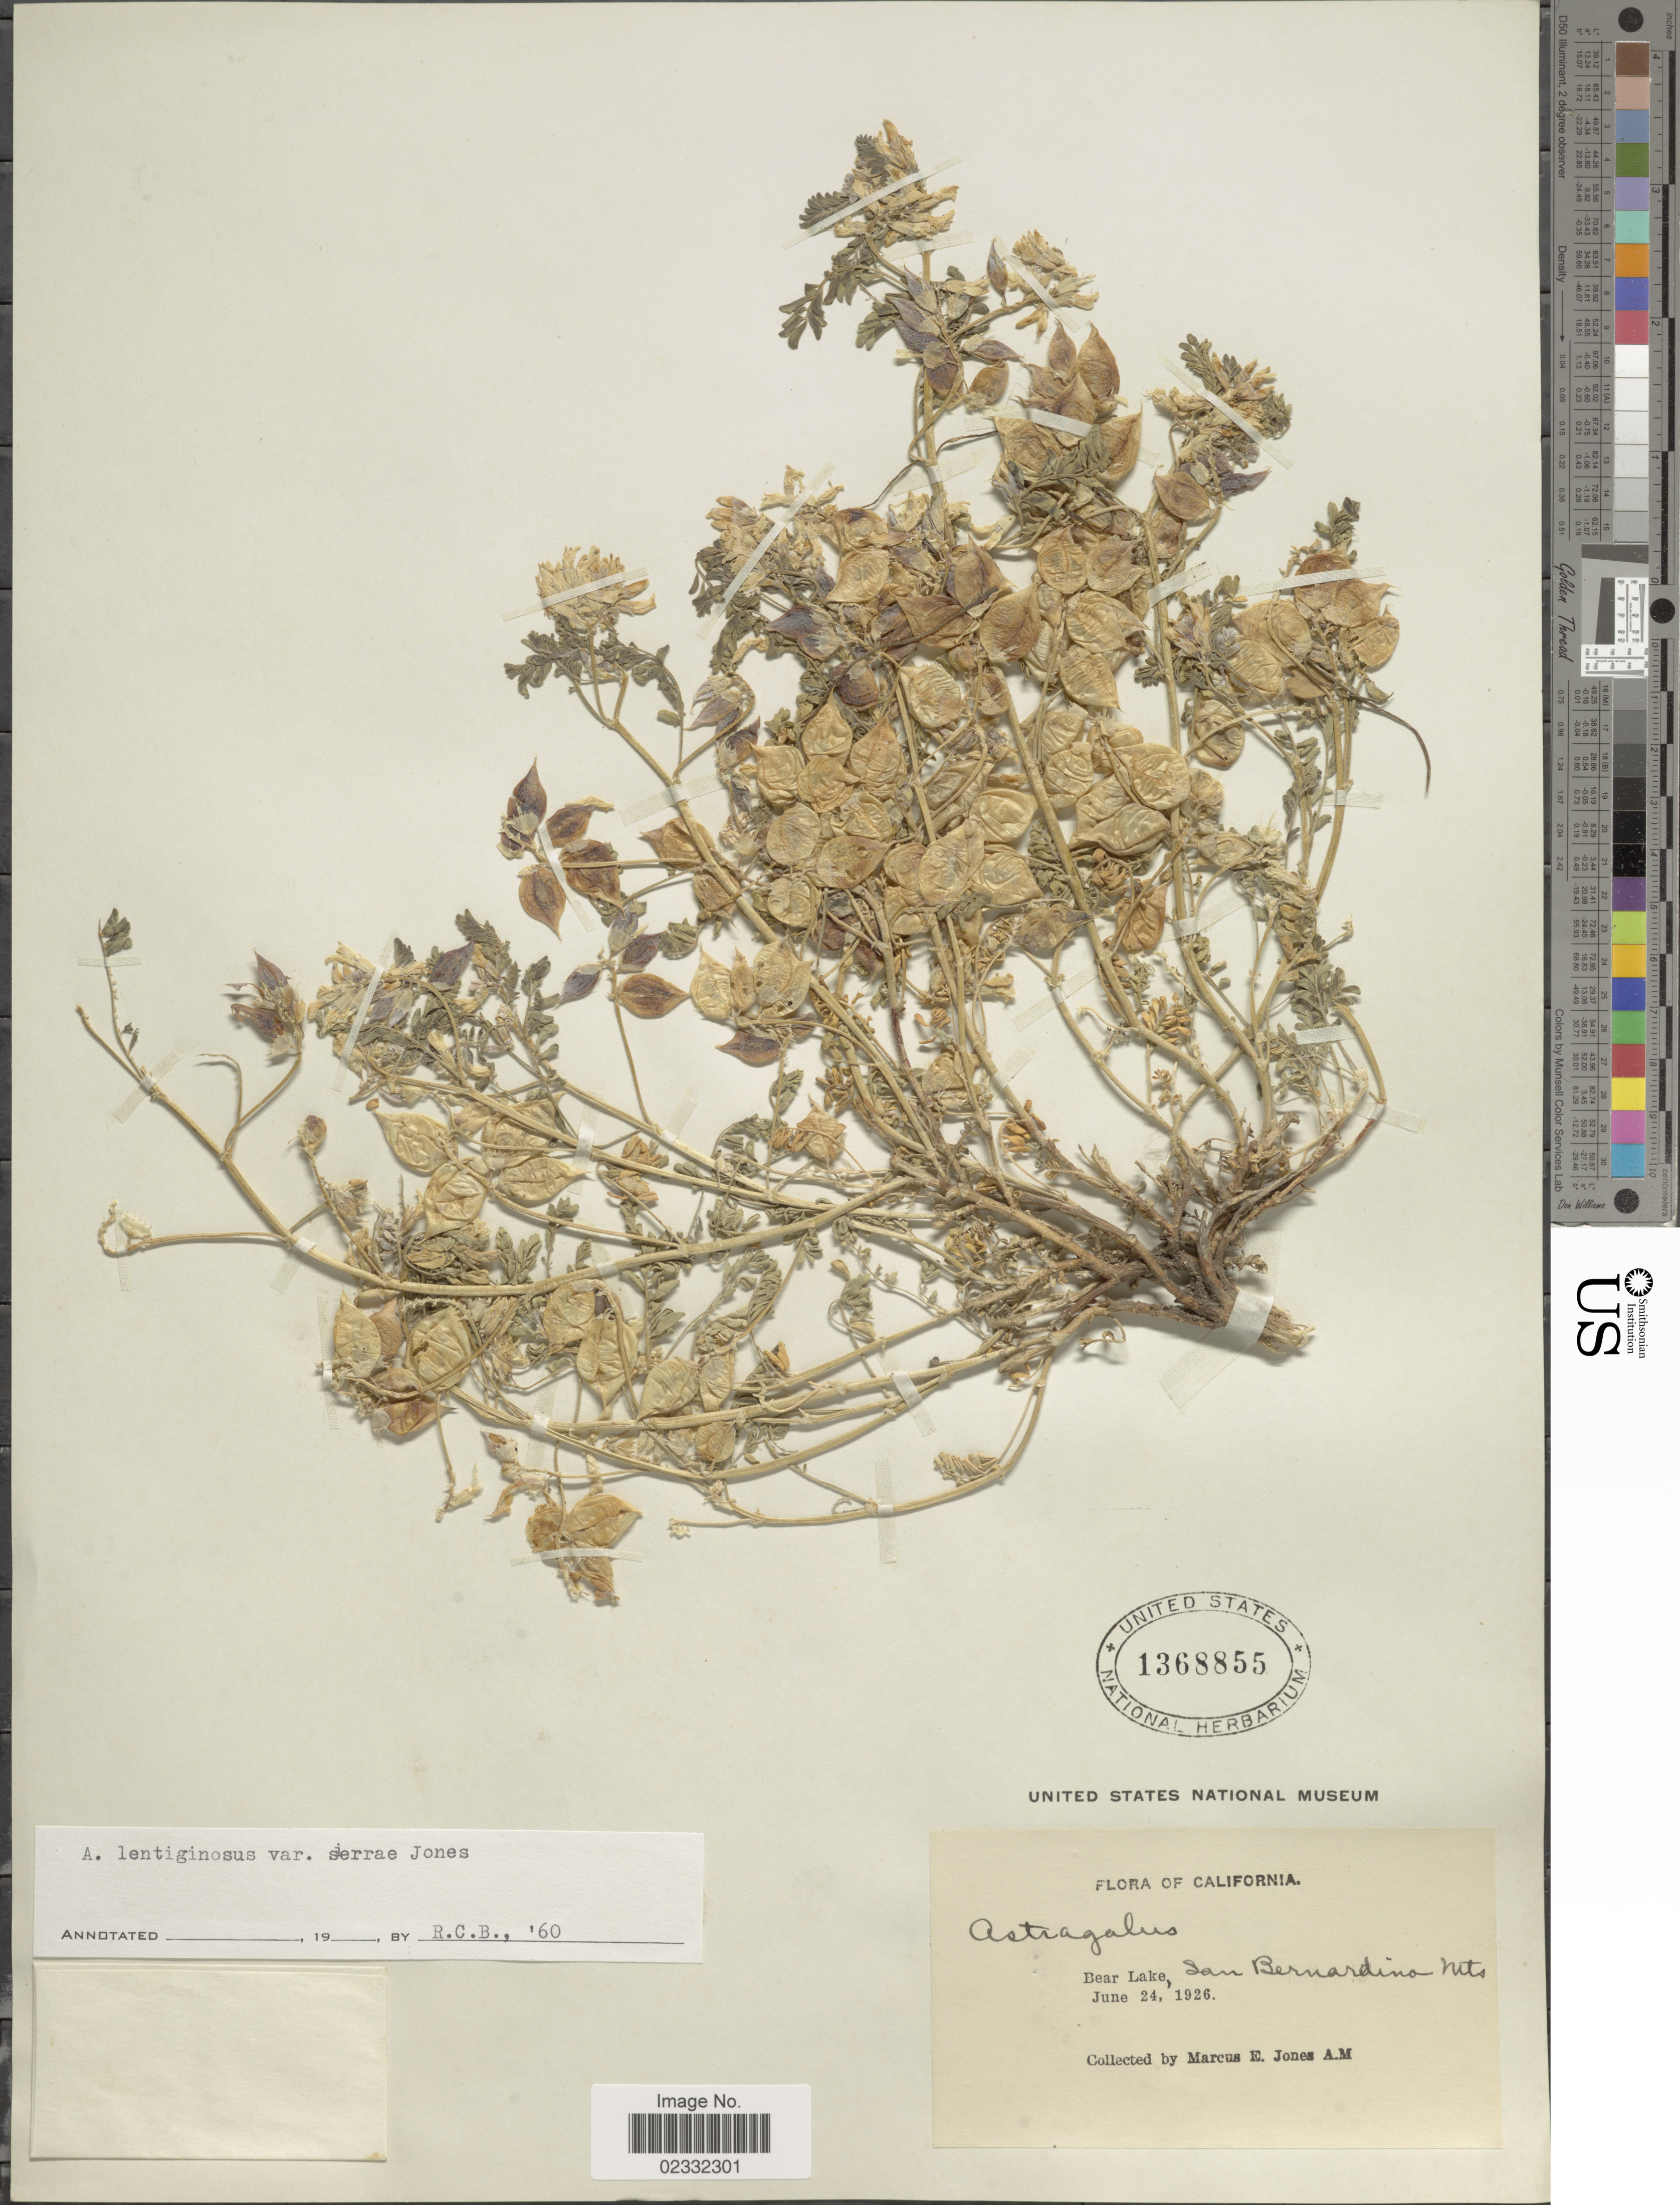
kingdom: Plantae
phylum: Tracheophyta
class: Magnoliopsida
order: Fabales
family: Fabaceae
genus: Astragalus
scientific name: Astragalus lentiginosus var. sierrae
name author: M.E. Jones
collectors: M. E. Jones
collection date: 1926-06-24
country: United States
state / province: California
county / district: San Bernardino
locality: California. bear Lake, San Bernardino Mts.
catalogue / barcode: US 1368855